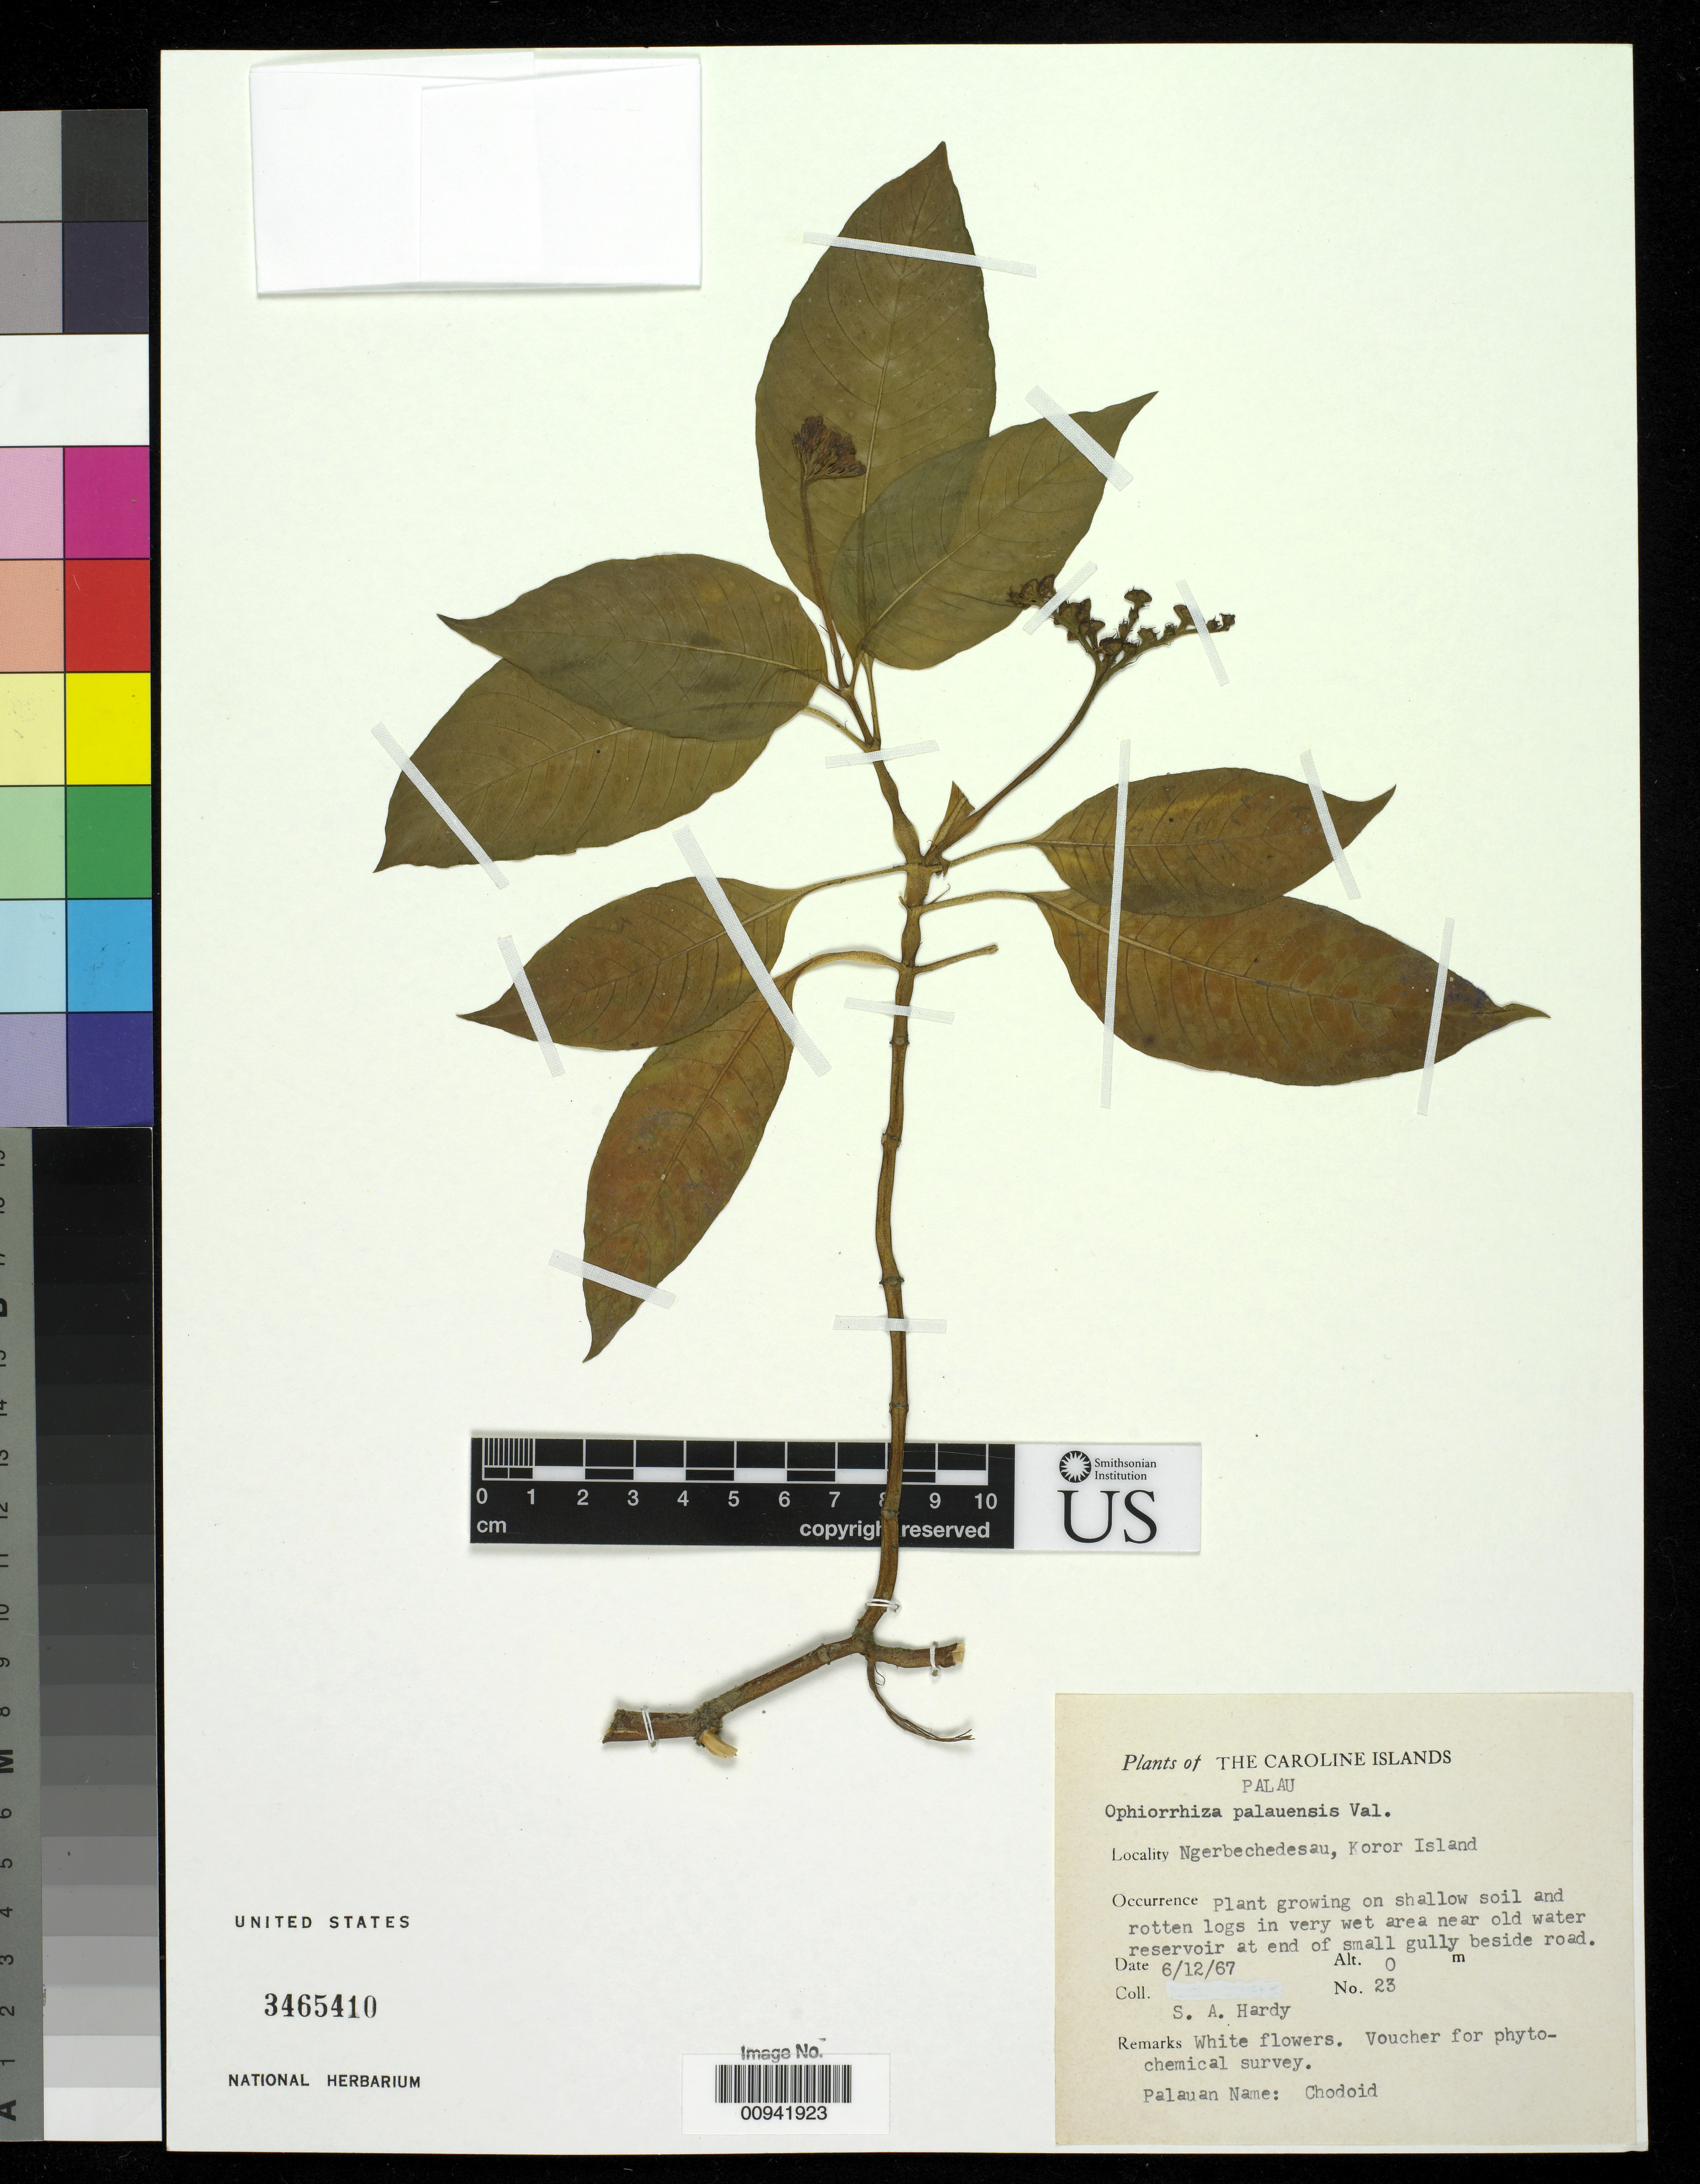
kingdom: Plantae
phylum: Tracheophyta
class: Magnoliopsida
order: Gentianales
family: Rubiaceae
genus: Ophiorrhiza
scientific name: Ophiorrhiza palauensis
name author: Valeton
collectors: S. A. Hardy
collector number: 23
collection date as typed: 12 Jun 1967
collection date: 1967-06-12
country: Palau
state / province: Koror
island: Oreor (Koror)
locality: Ngerbechedesau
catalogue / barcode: US 3465410